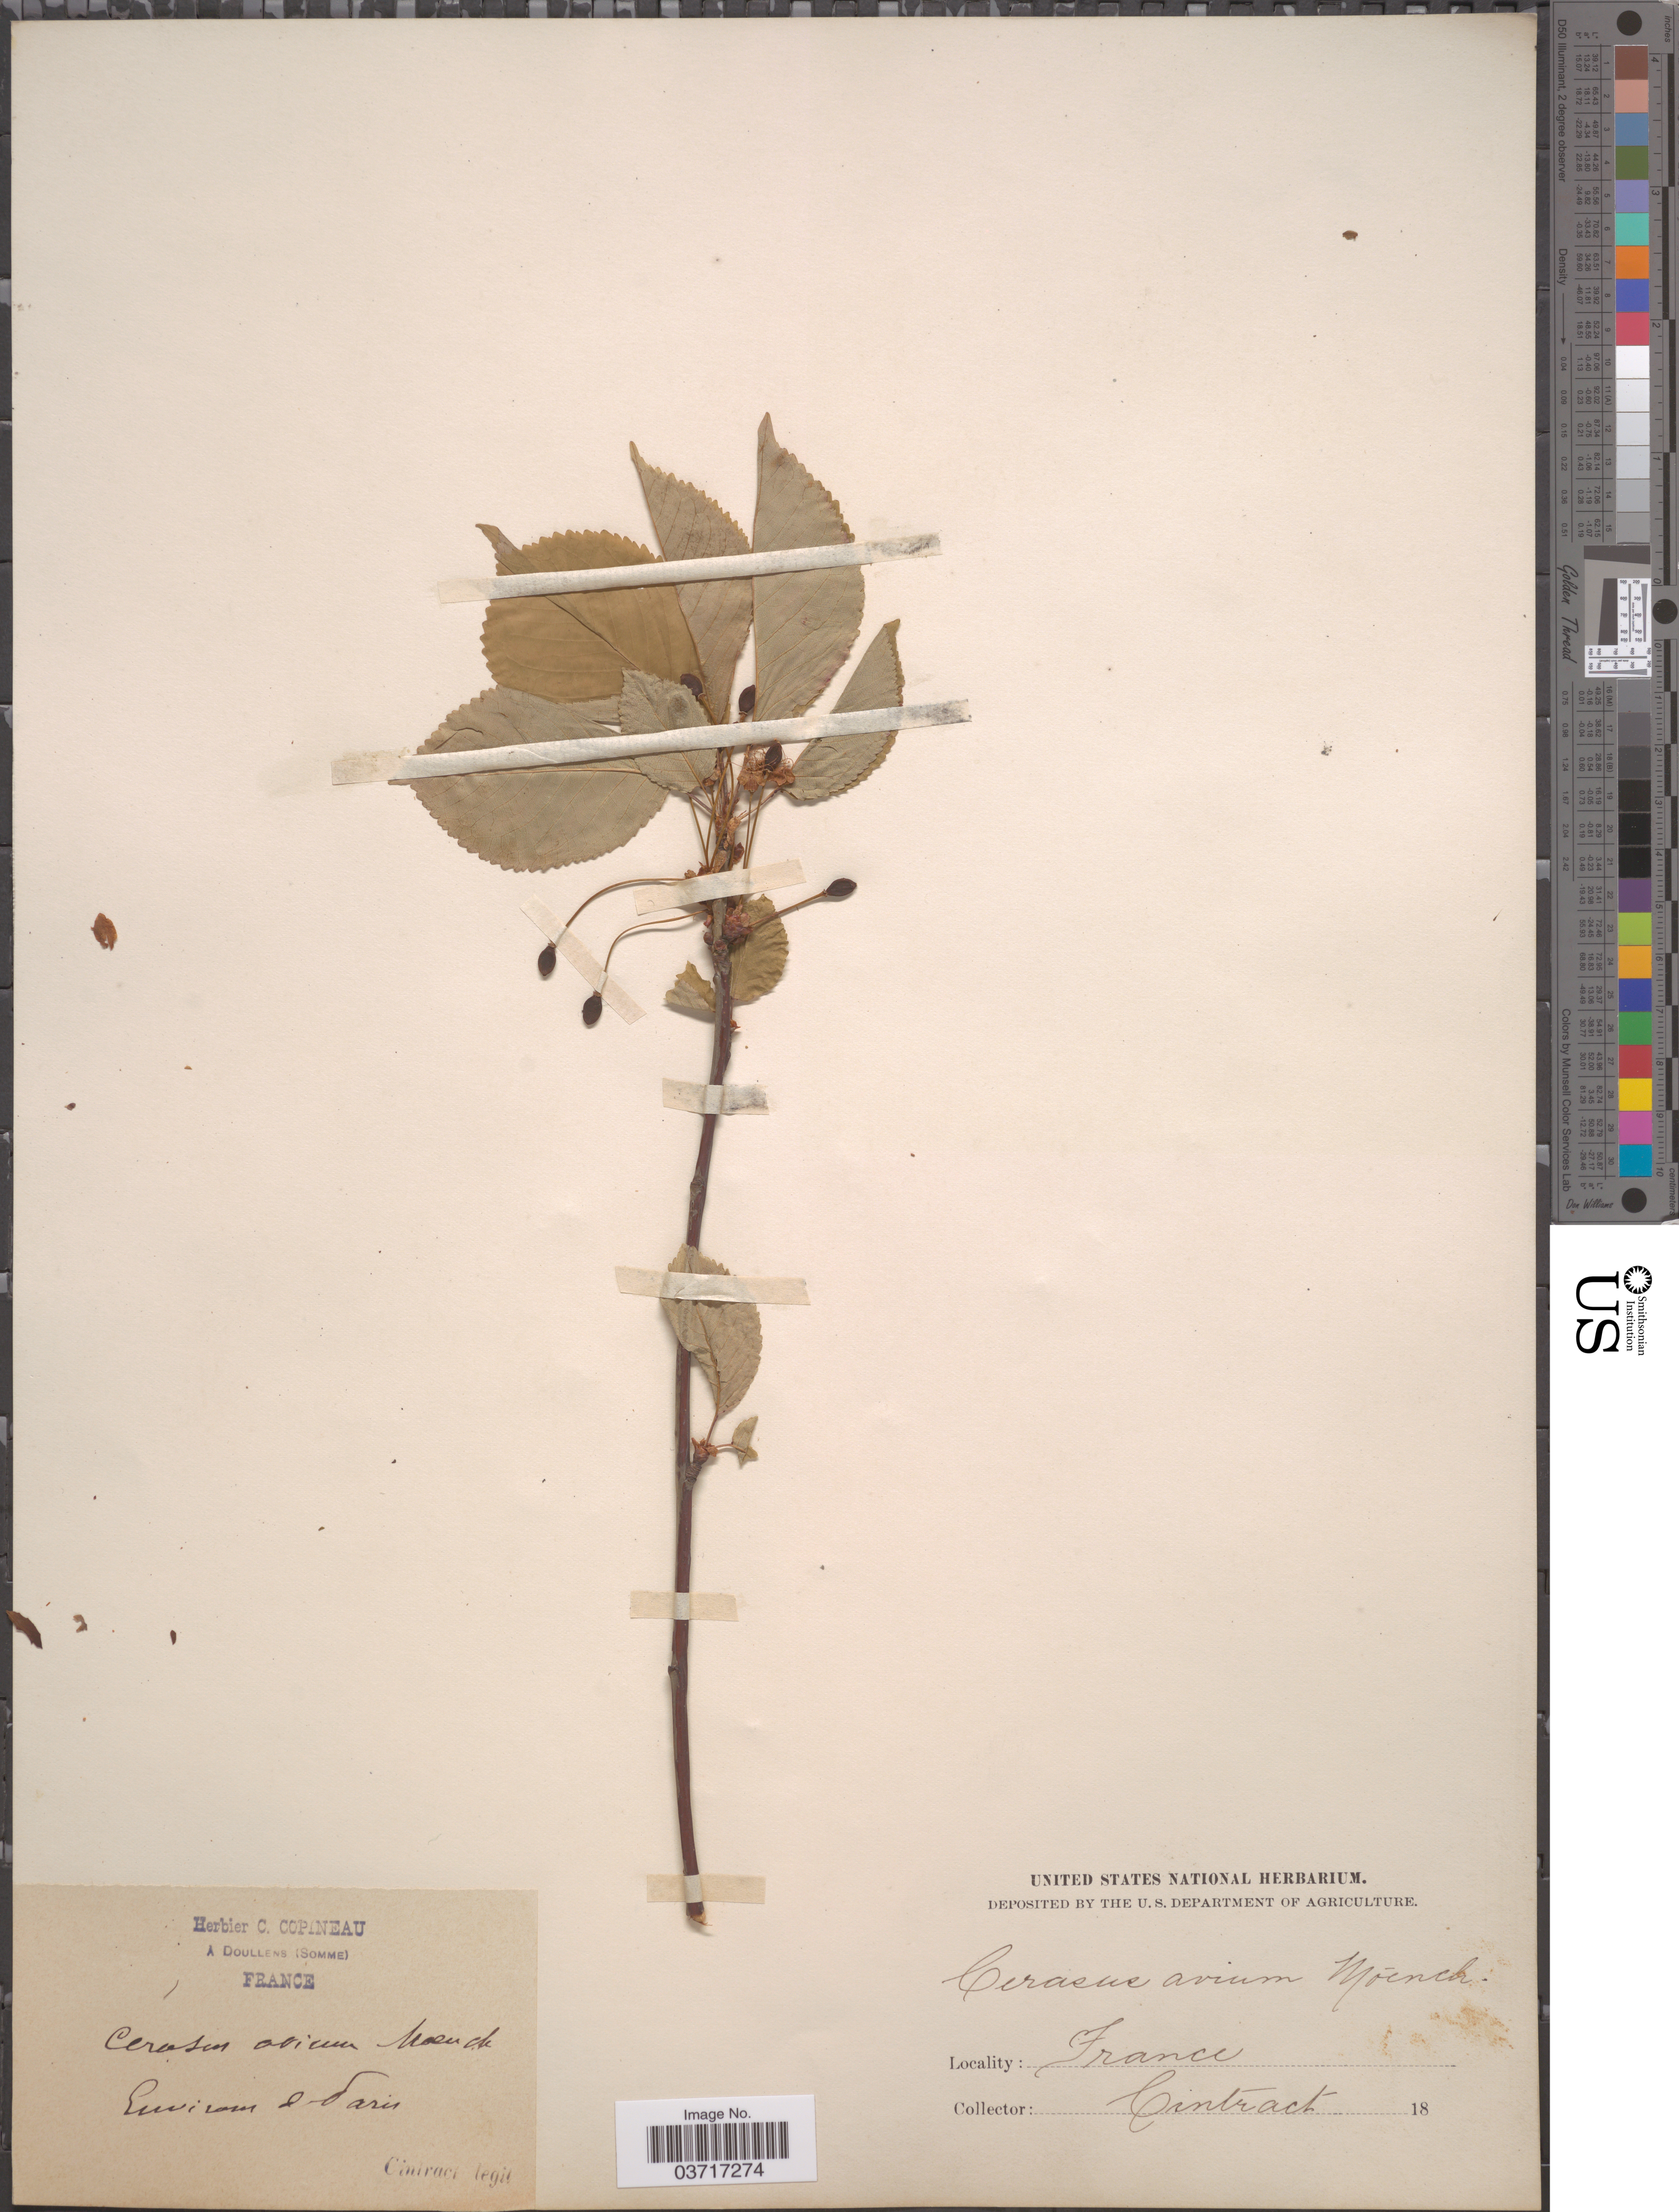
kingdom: Plantae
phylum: Tracheophyta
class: Magnoliopsida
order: Rosales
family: Rosaceae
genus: Prunus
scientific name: Prunus avium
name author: L.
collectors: Cintract, --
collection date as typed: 18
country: France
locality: Environs de Paris.